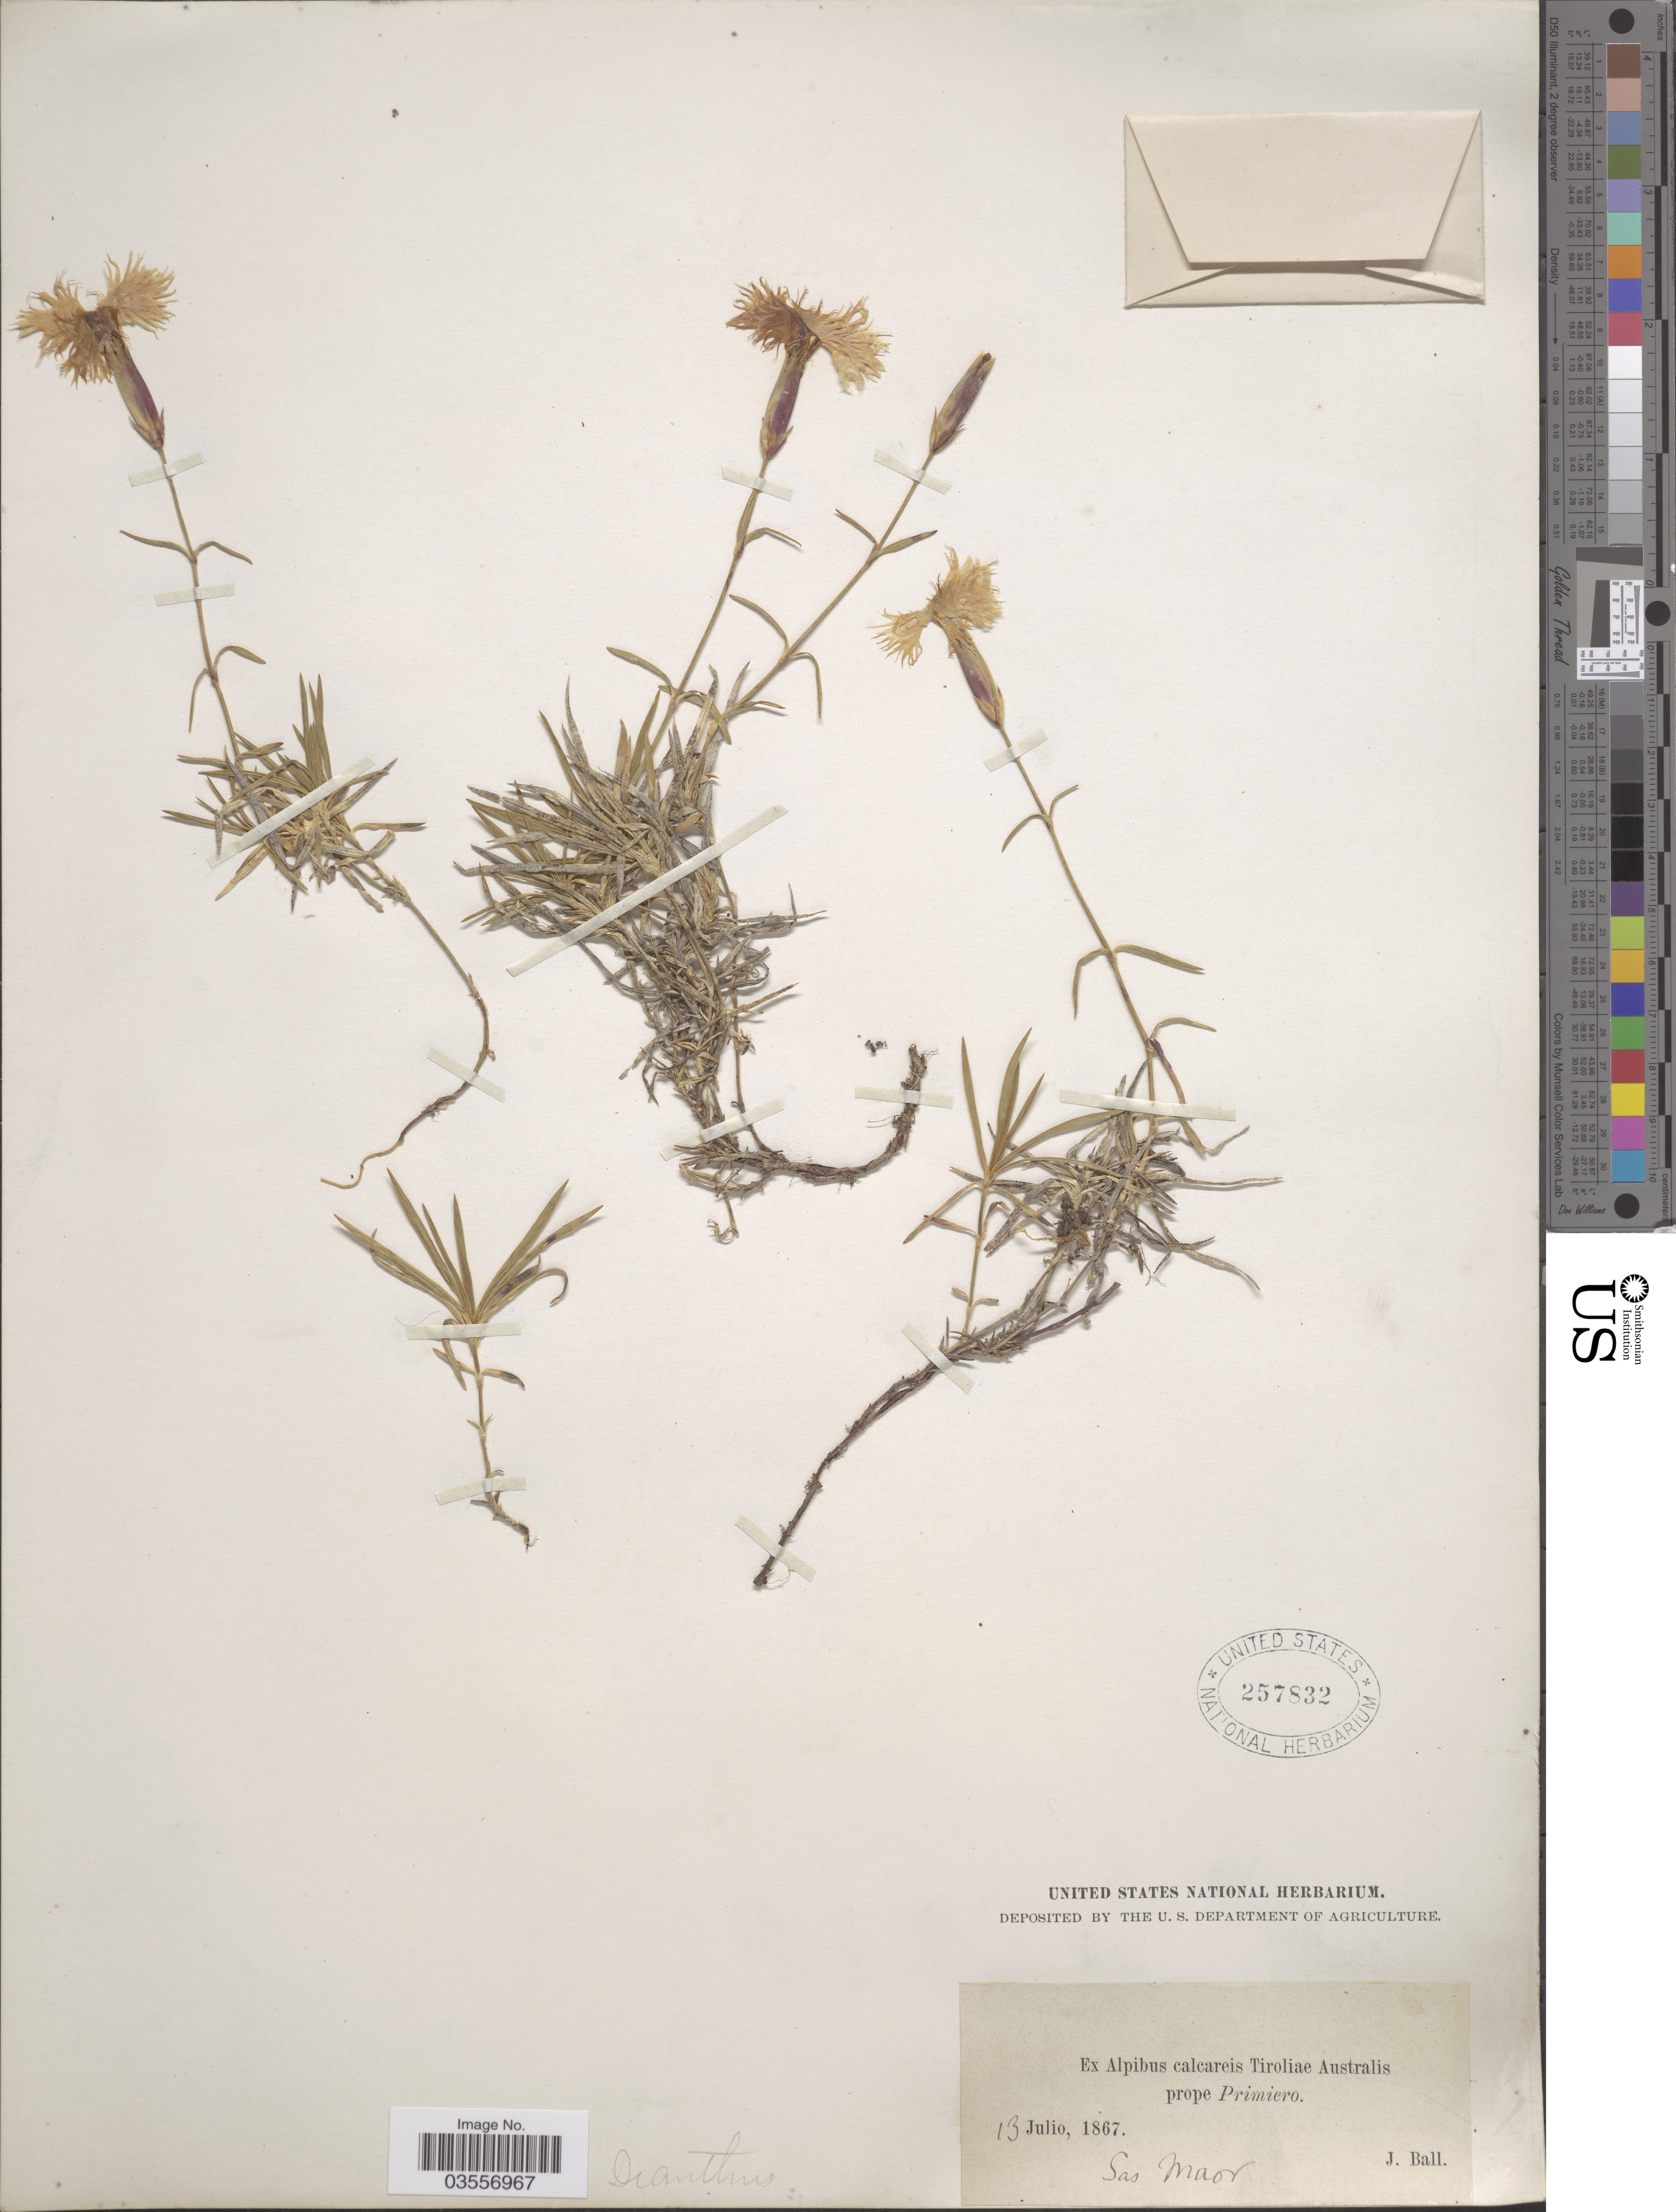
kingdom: Plantae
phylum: Tracheophyta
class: Magnoliopsida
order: Caryophyllales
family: Caryophyllaceae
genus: Dianthus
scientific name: Dianthus sp.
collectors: J. Ball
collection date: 1867-07-13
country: Italy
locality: Ex Alpibus calcareis Tiroliæ Australis prope Primiero. Sas Maor.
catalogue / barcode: US 257832